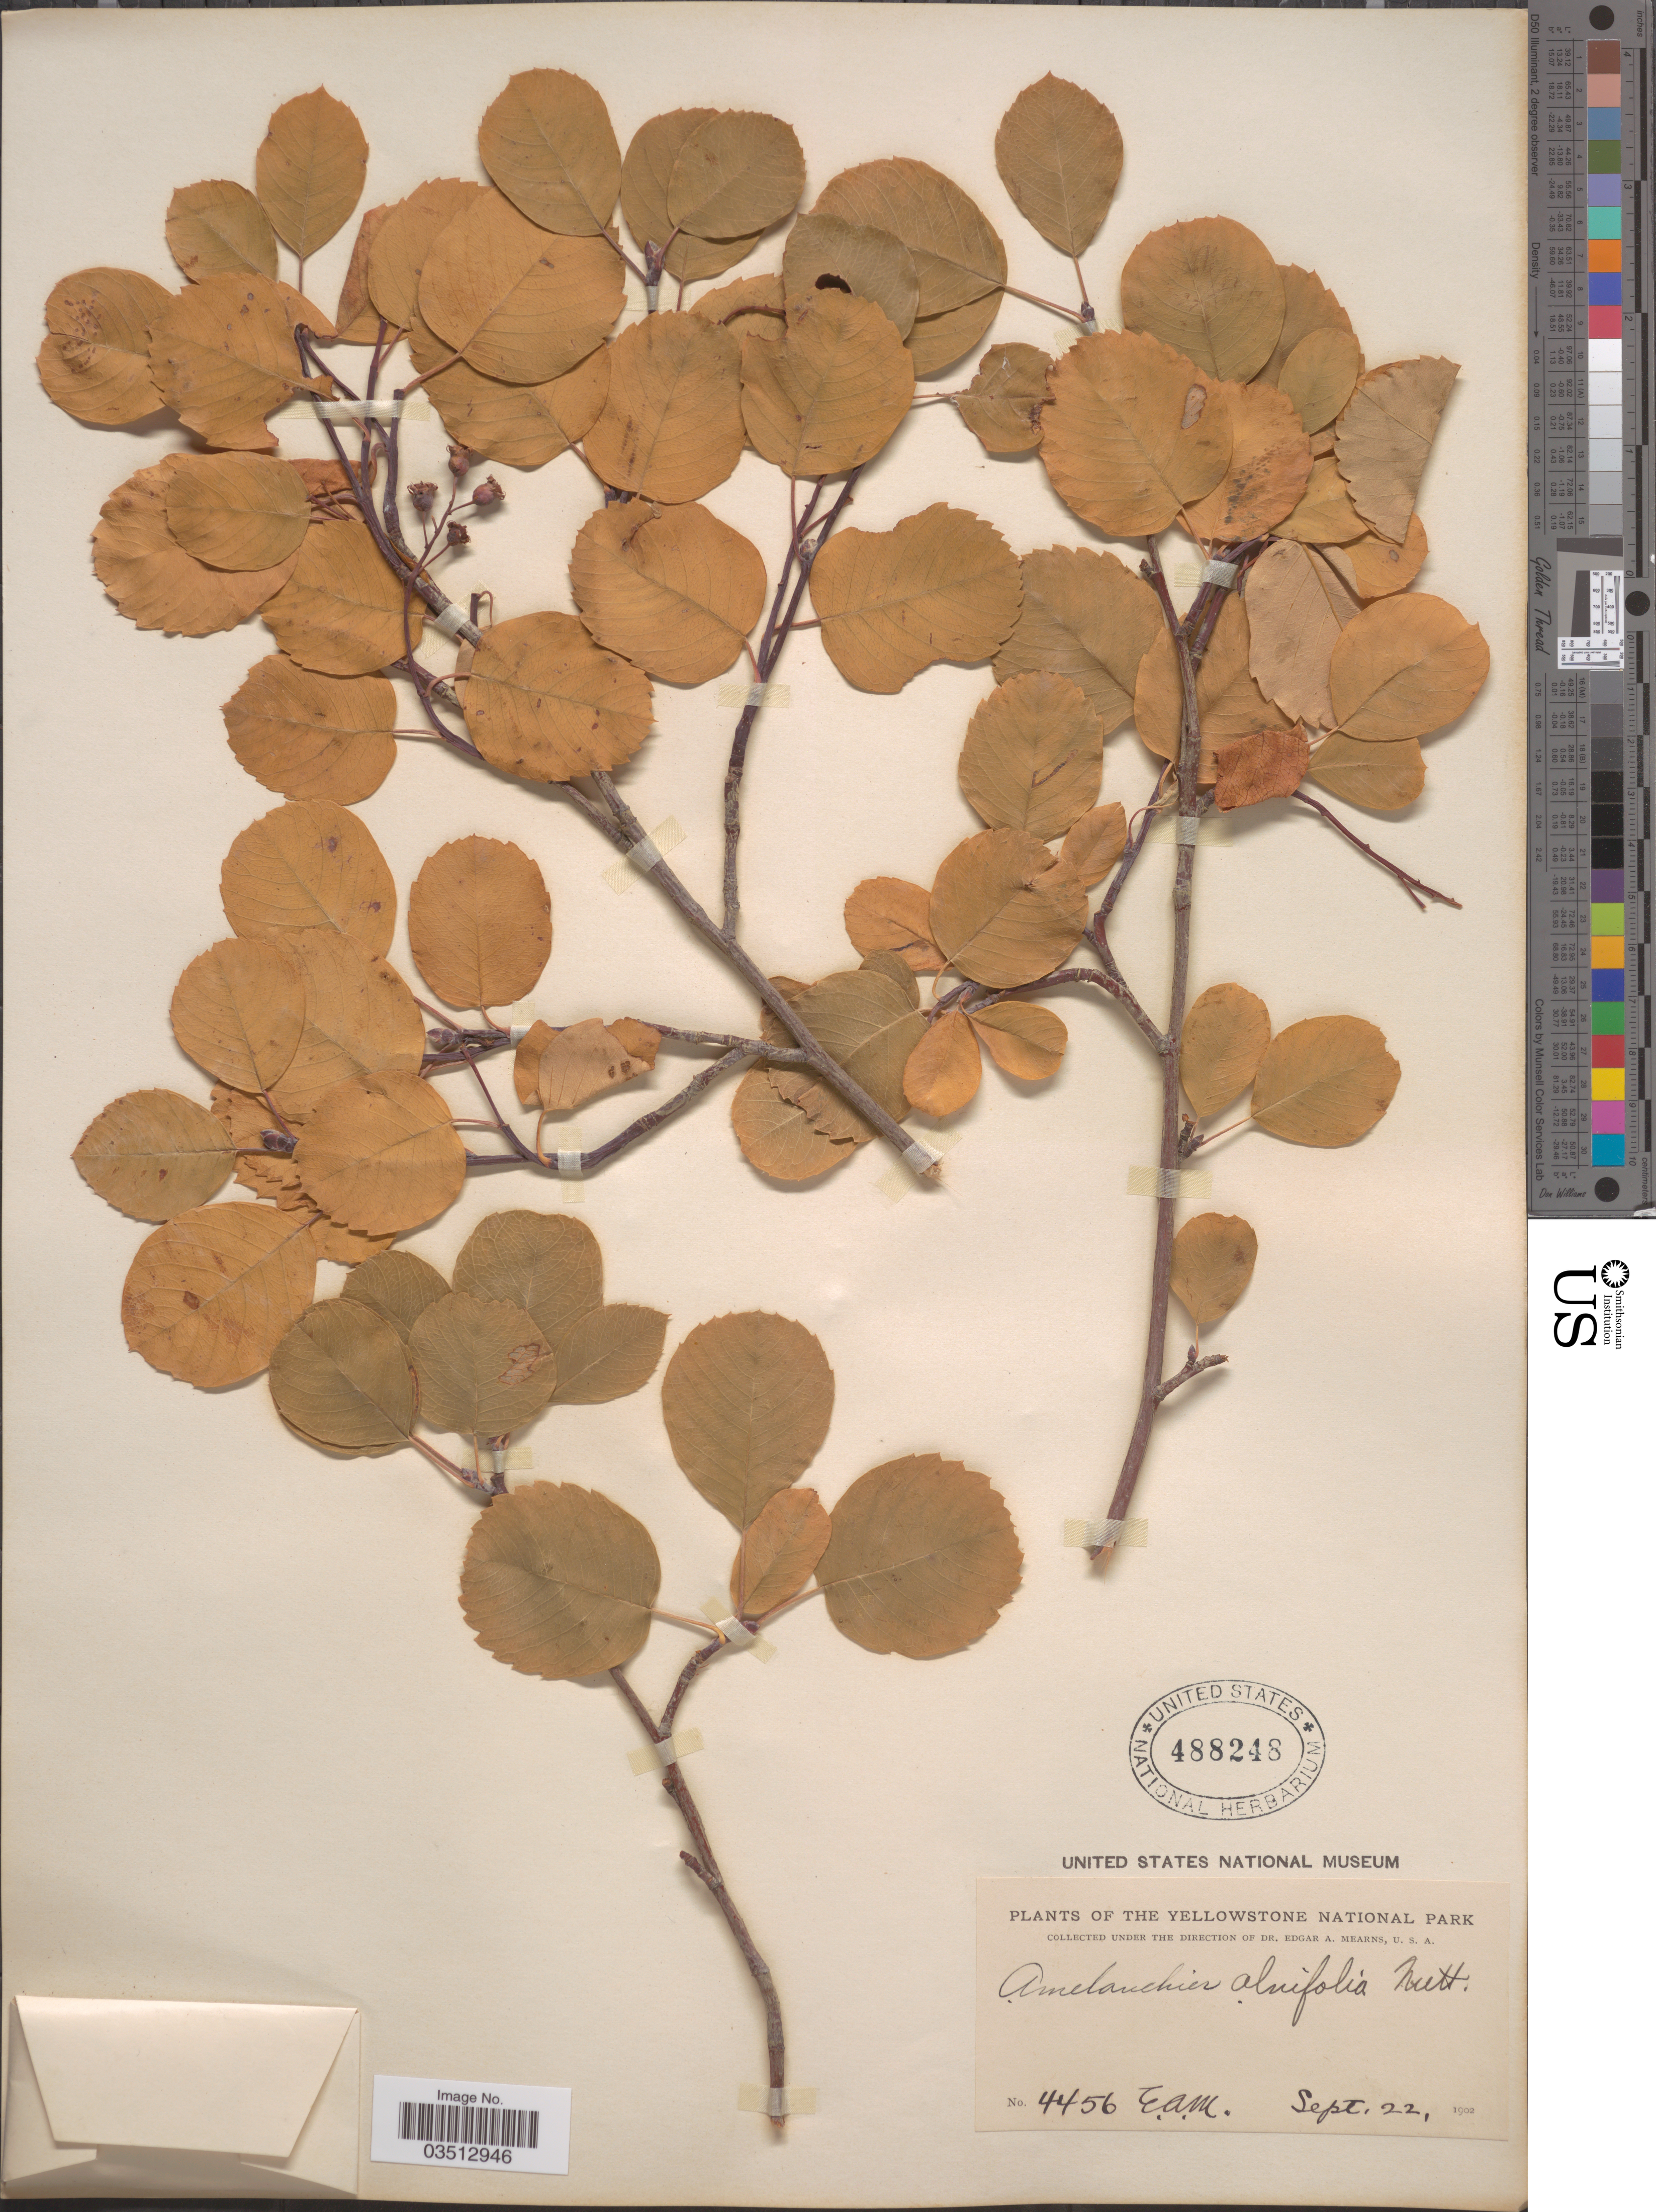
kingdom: Plantae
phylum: Tracheophyta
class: Magnoliopsida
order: Rosales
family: Rosaceae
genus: Amelanchier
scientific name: Amelanchier sp.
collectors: E. A. Mearns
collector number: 4456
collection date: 1902-09-22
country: United States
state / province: Wyoming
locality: The Yellowstone National Park. Mammoth Hot Springs.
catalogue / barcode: US 488248